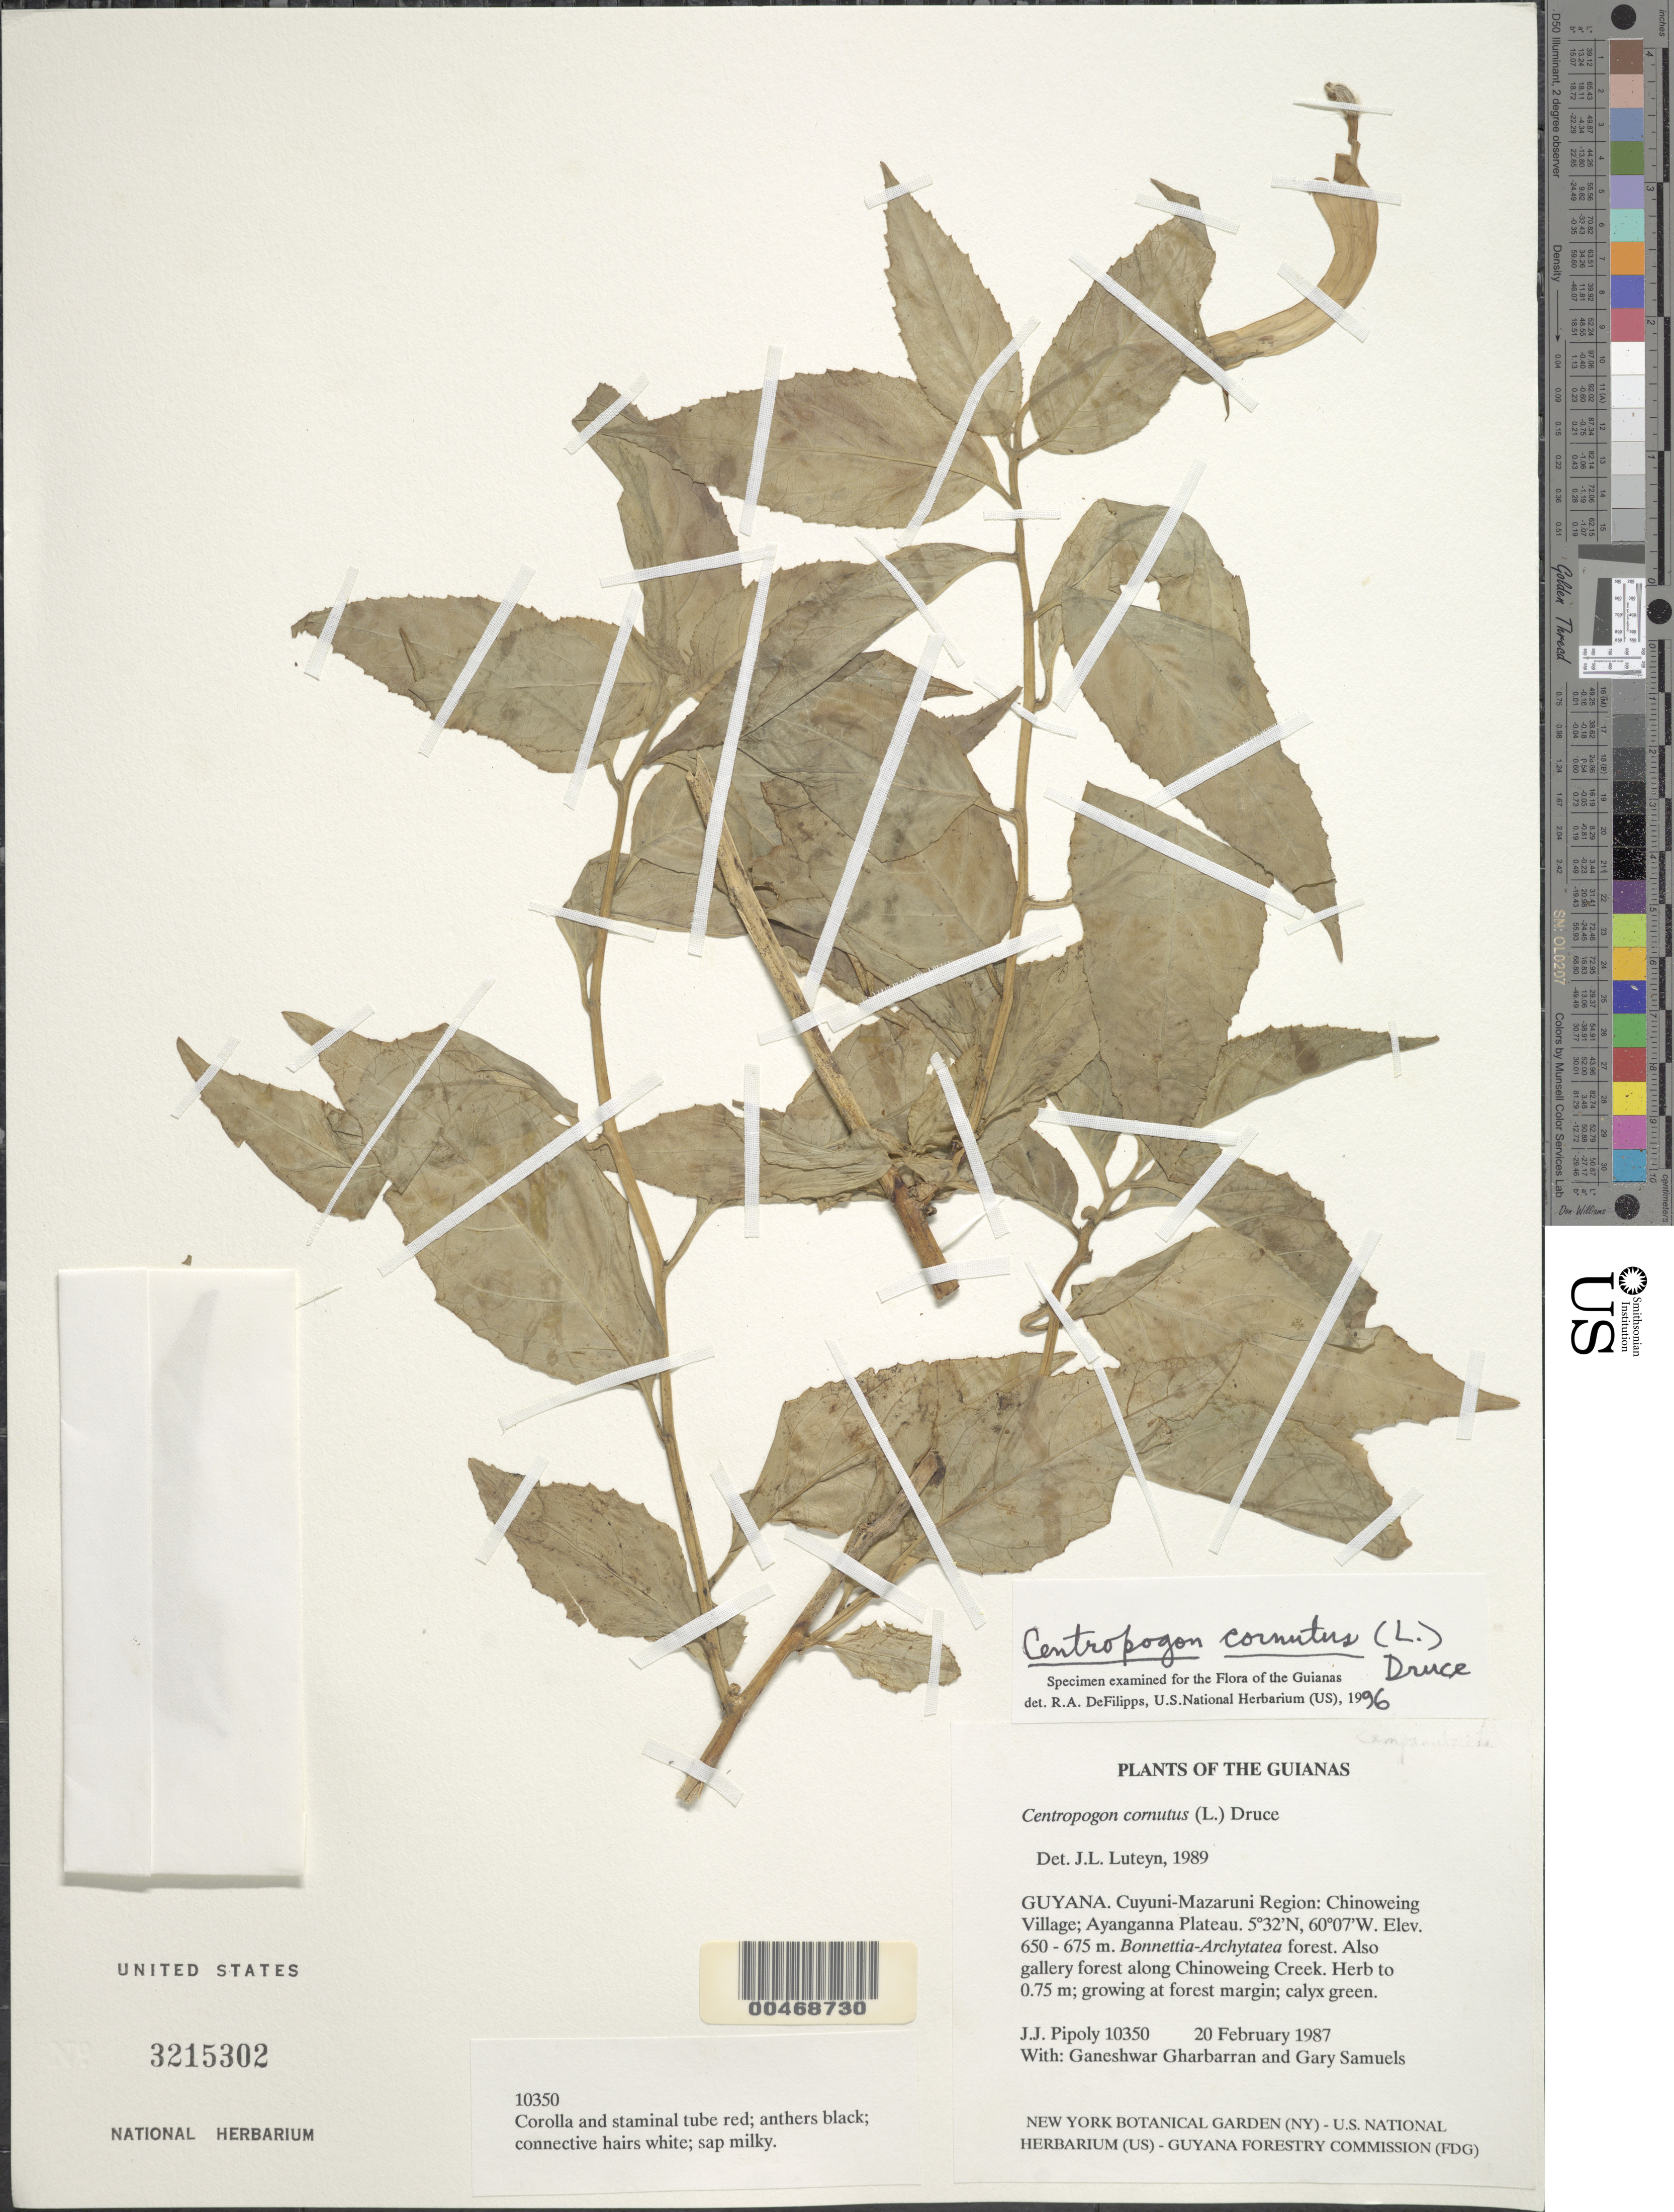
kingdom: Plantae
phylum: Tracheophyta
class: Magnoliopsida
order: Asterales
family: Campanulaceae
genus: Centropogon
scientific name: Centropogon cornutus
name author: (L.) Druce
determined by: DeFilipps, R. A.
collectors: J. J. Pipoly, G. Gharbarran & G. Samuels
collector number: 10350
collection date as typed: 20 February 1987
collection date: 1987-02-20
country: Guyana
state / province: Cuyuni-Mazaruni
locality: Chinoweing Village; Ayanganna Plateau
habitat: Bonnetia-Archytaea forest. Also gallery forest along Chinoweing Creek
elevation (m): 650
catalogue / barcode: US 3215302